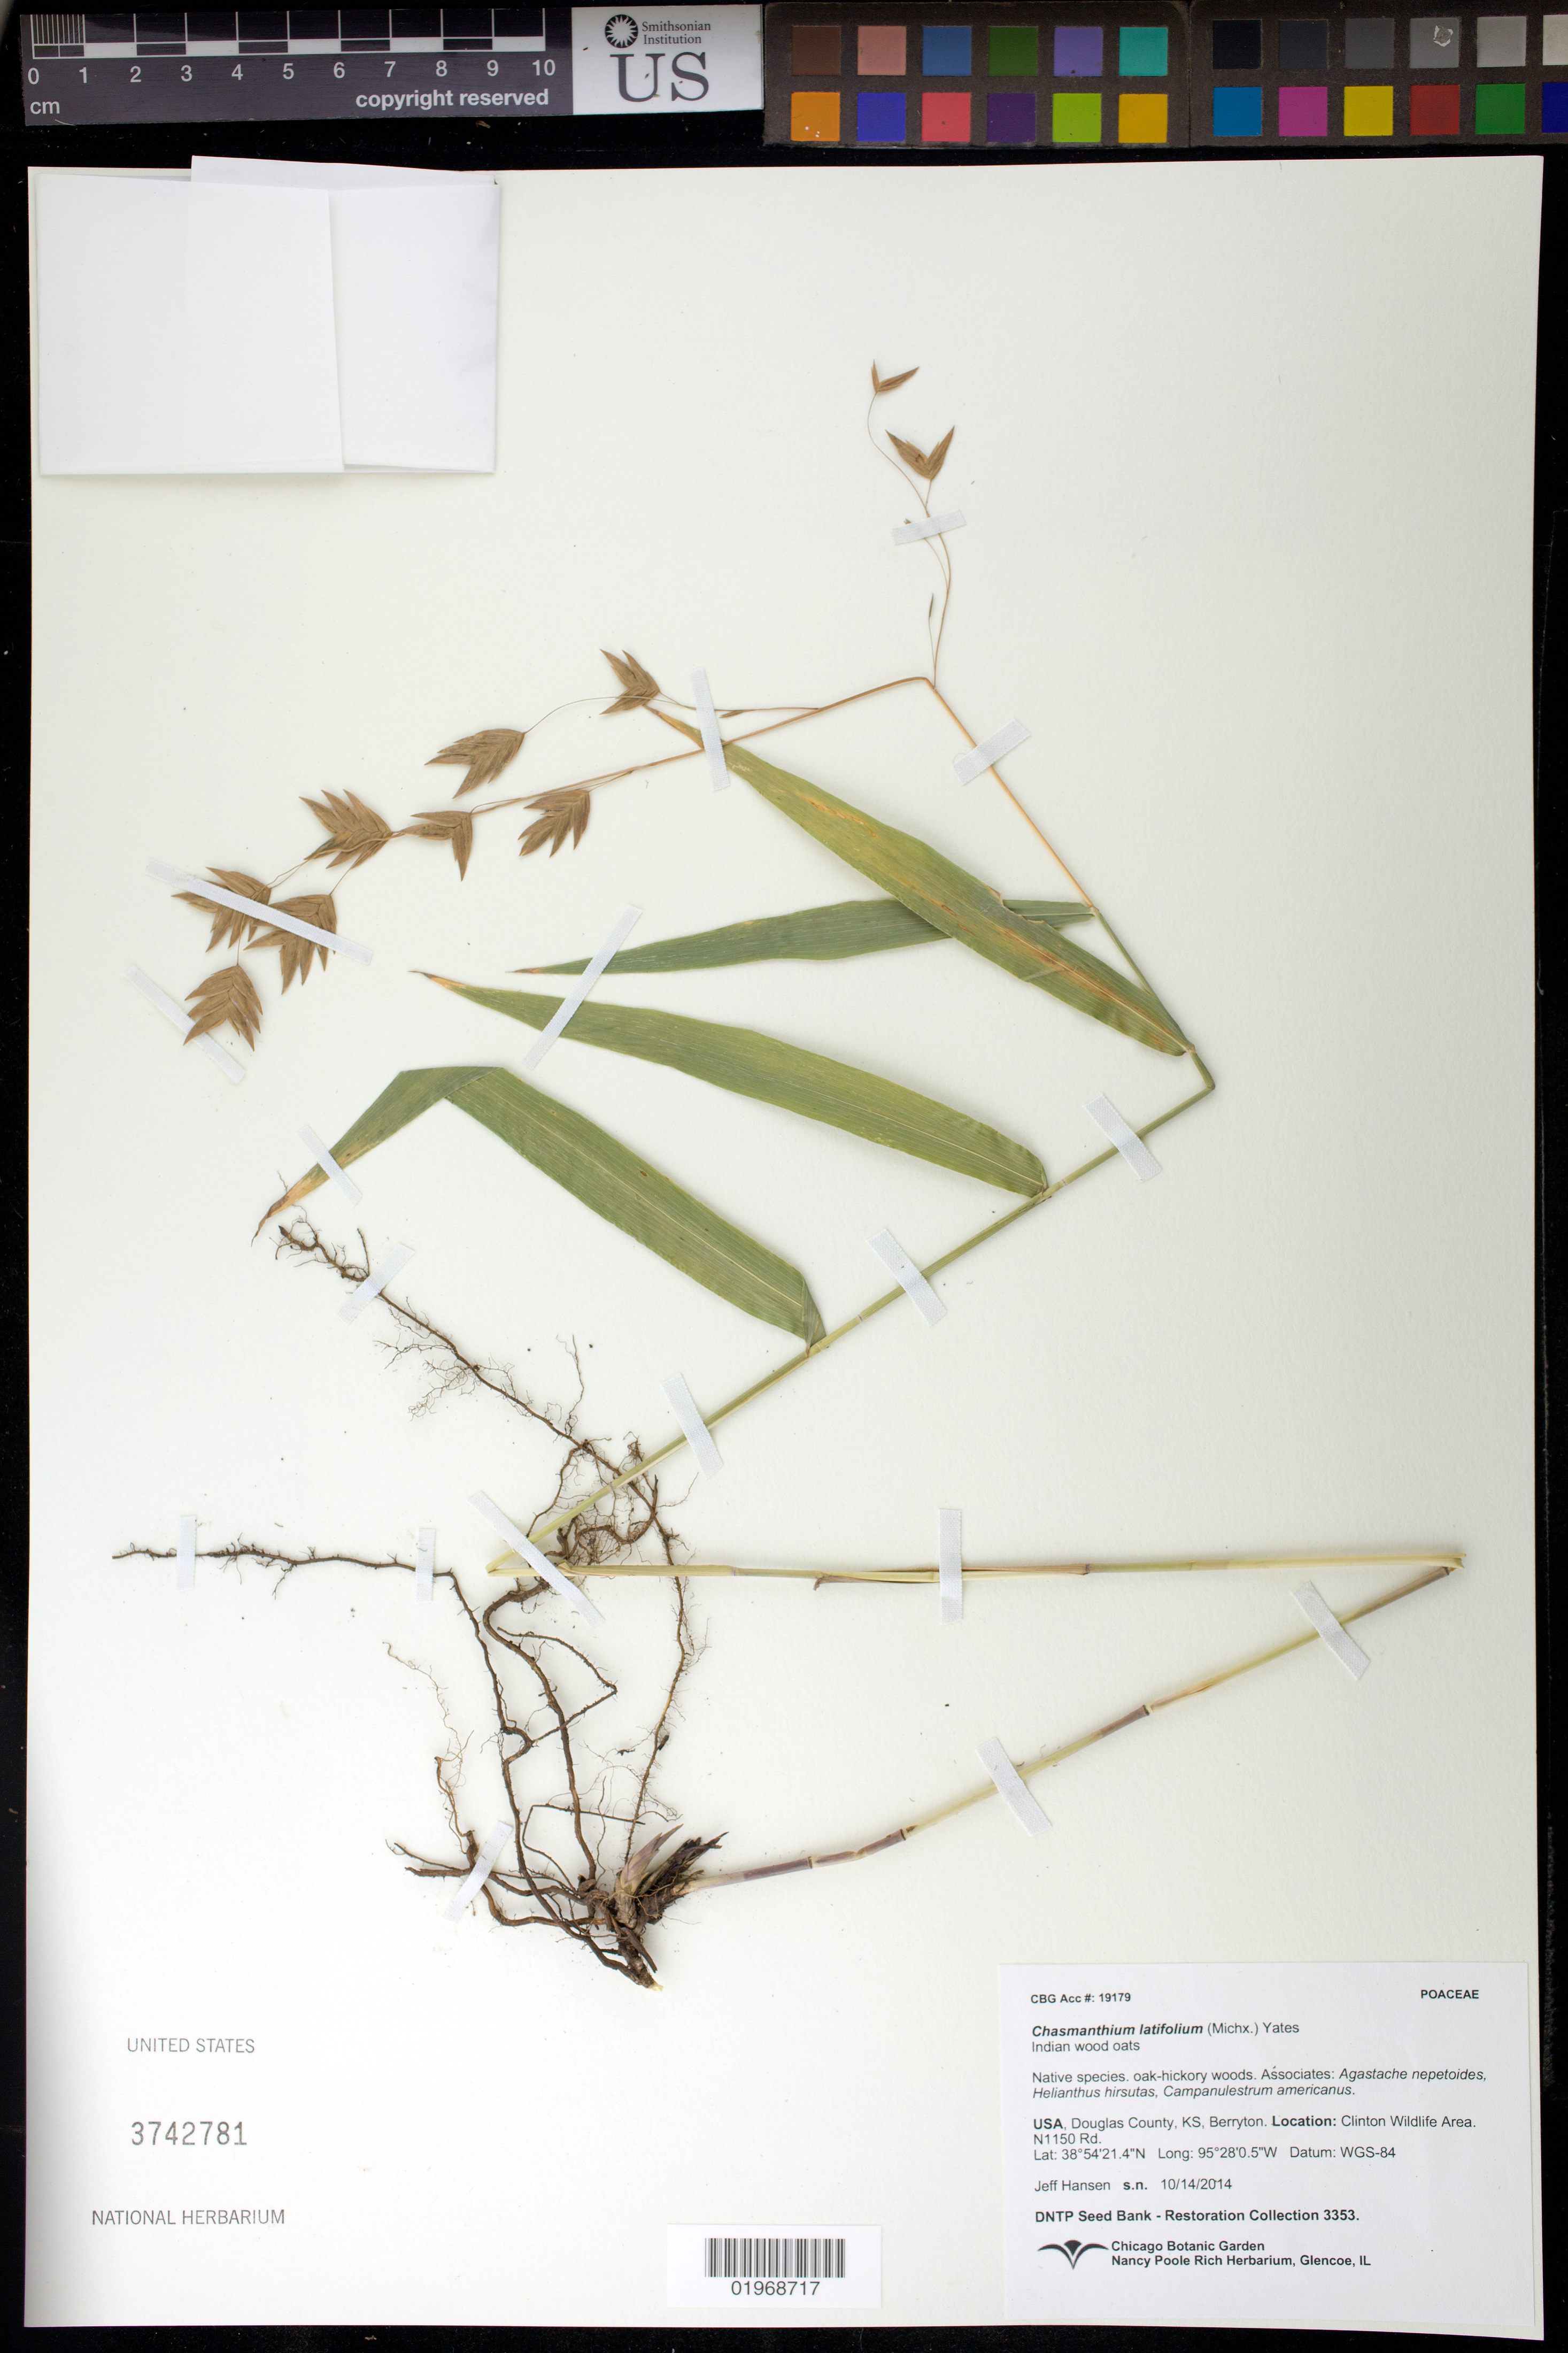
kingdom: Plantae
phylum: Tracheophyta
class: Liliopsida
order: Poales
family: Poaceae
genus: Chasmanthium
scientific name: Chasmanthium latifolium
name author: (Michx.) H.O. Yates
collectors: J. Hansen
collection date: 2014-10-14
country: United States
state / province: Kansas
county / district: Douglas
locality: Berryton, Clinton Wildlife Area, N 1150 Rd.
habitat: Oak-hickory woods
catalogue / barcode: US 3742781